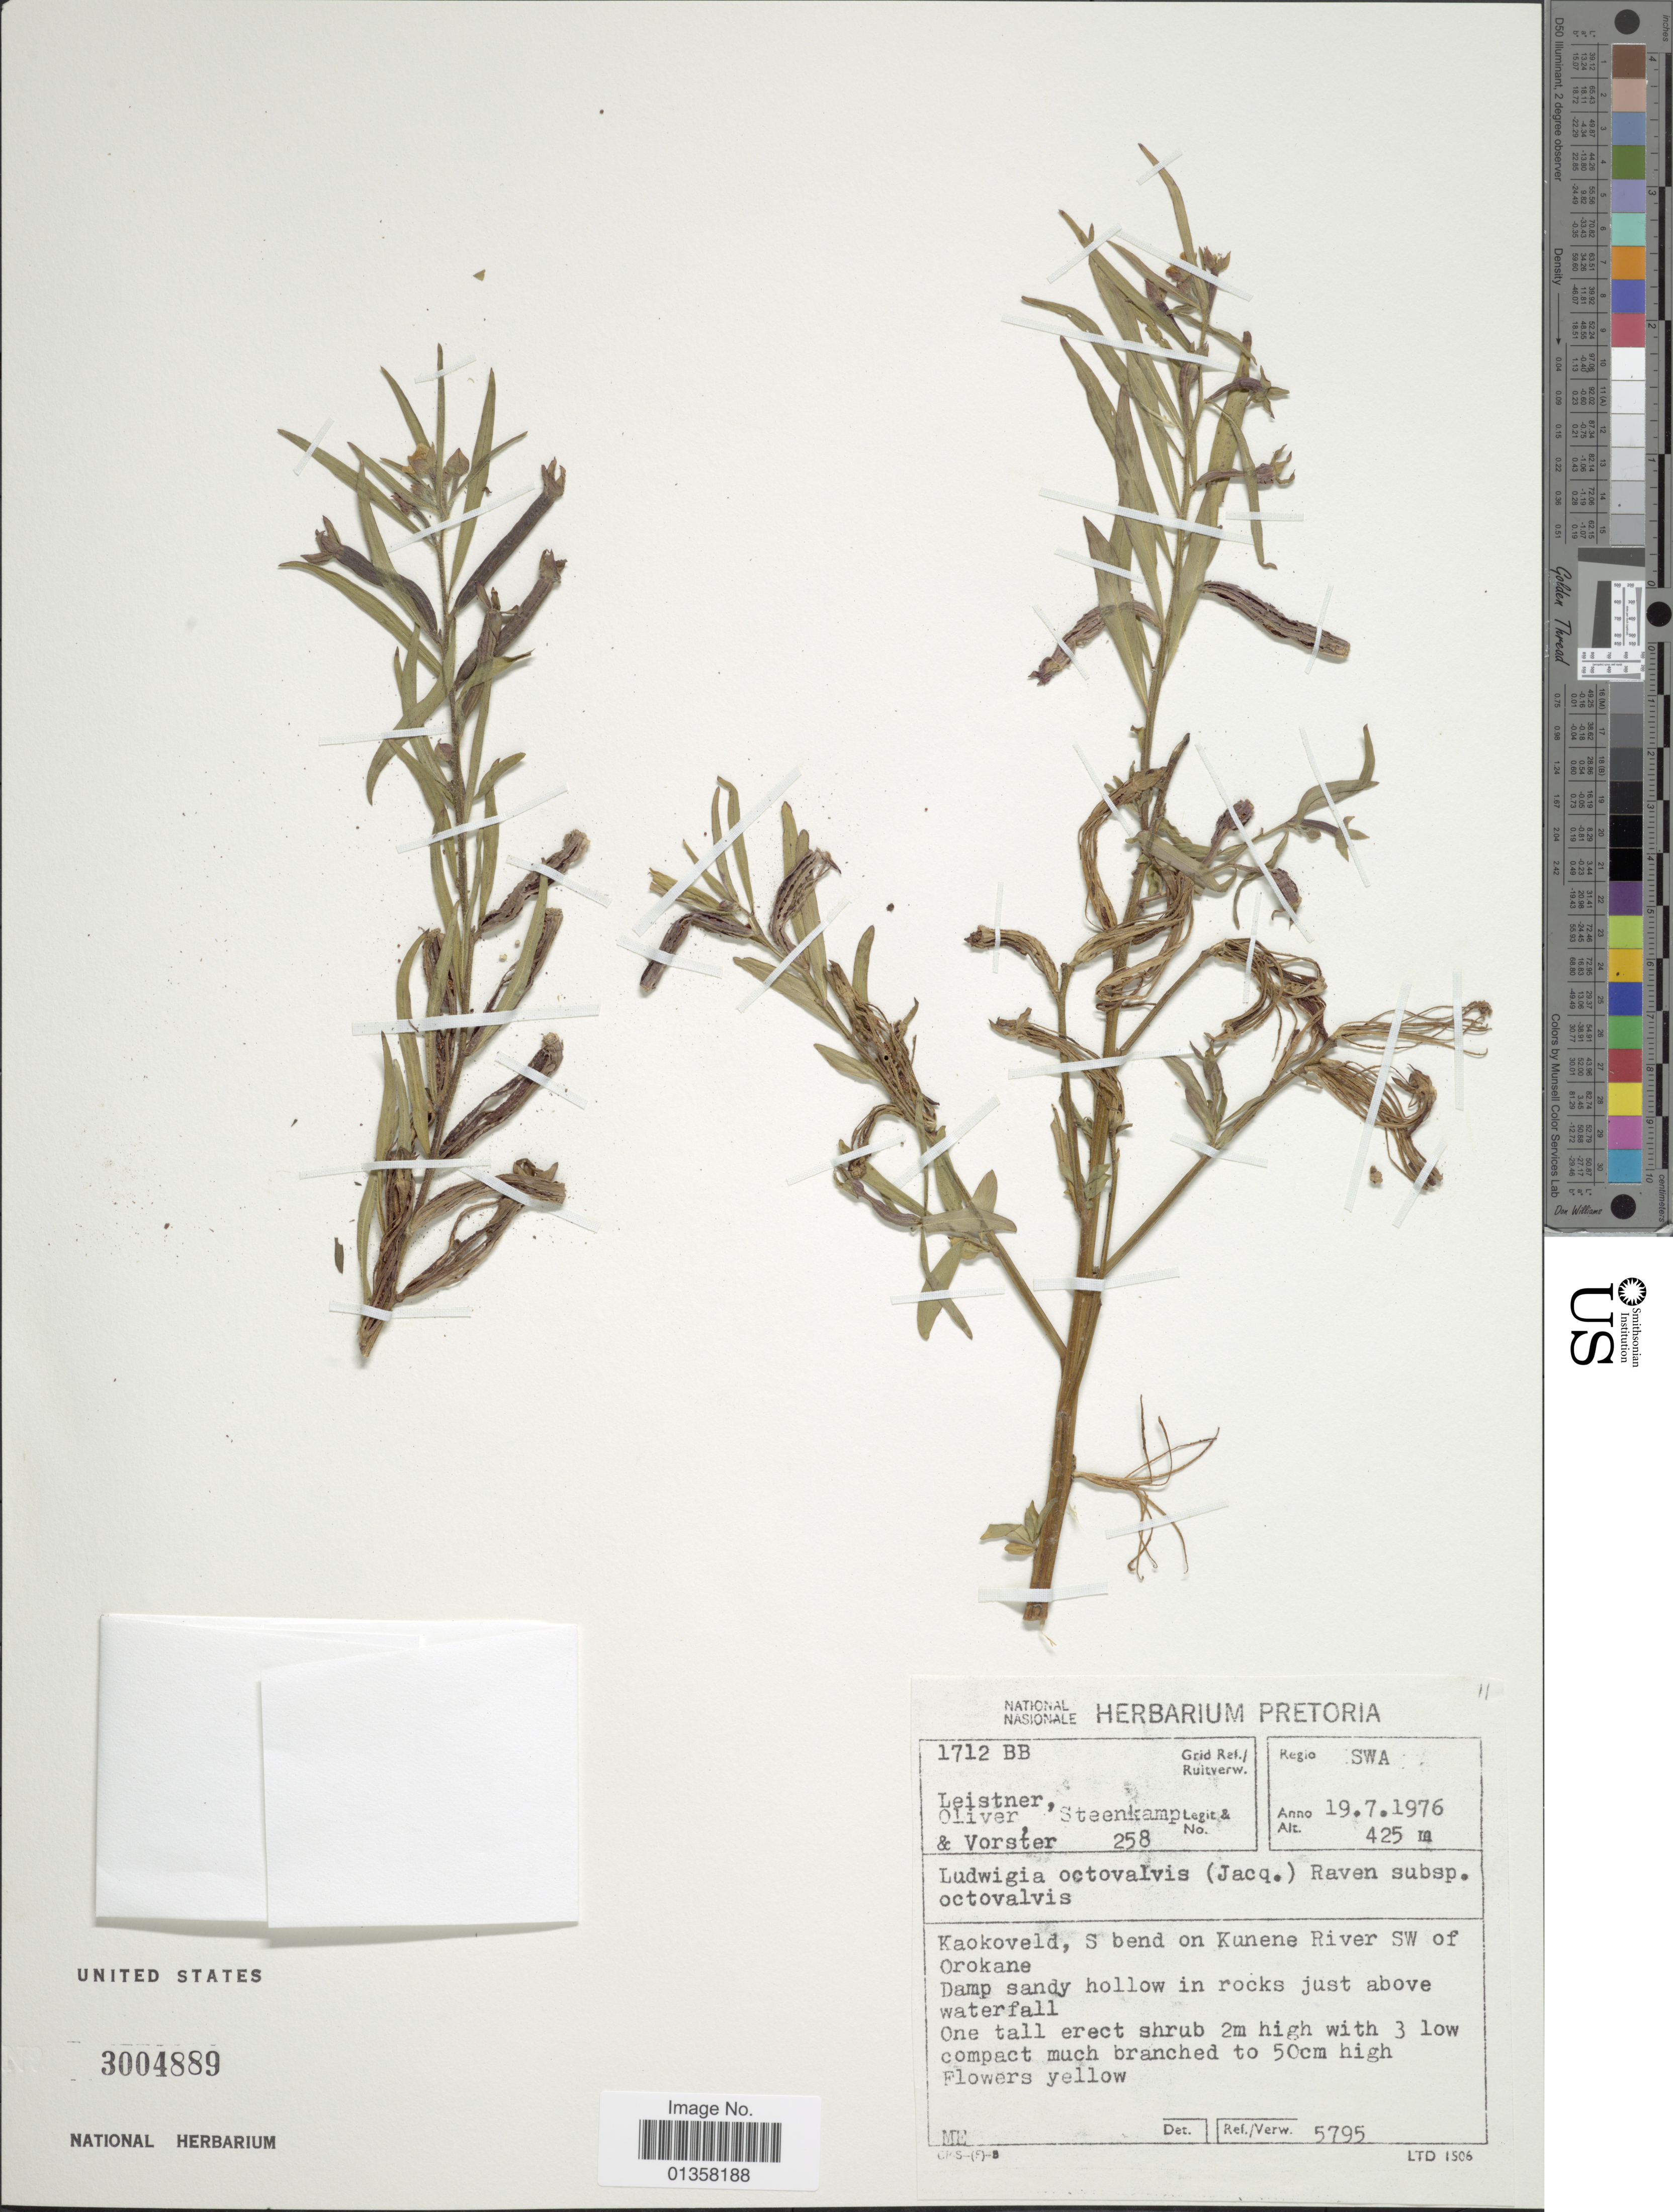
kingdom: Plantae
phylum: Tracheophyta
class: Magnoliopsida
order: Myrtales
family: Onagraceae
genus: Ludwigia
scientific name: Ludwigia octovalvis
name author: (Jacq.) P.H. Raven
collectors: O. Leistner, -- Steenkamp & -. Vorster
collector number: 258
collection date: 1976-07-19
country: Namibia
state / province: Kunene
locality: Regio SWA. Kaokoveld, S bend on Kunene River SW of Orokane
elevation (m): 425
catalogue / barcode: US 3004889